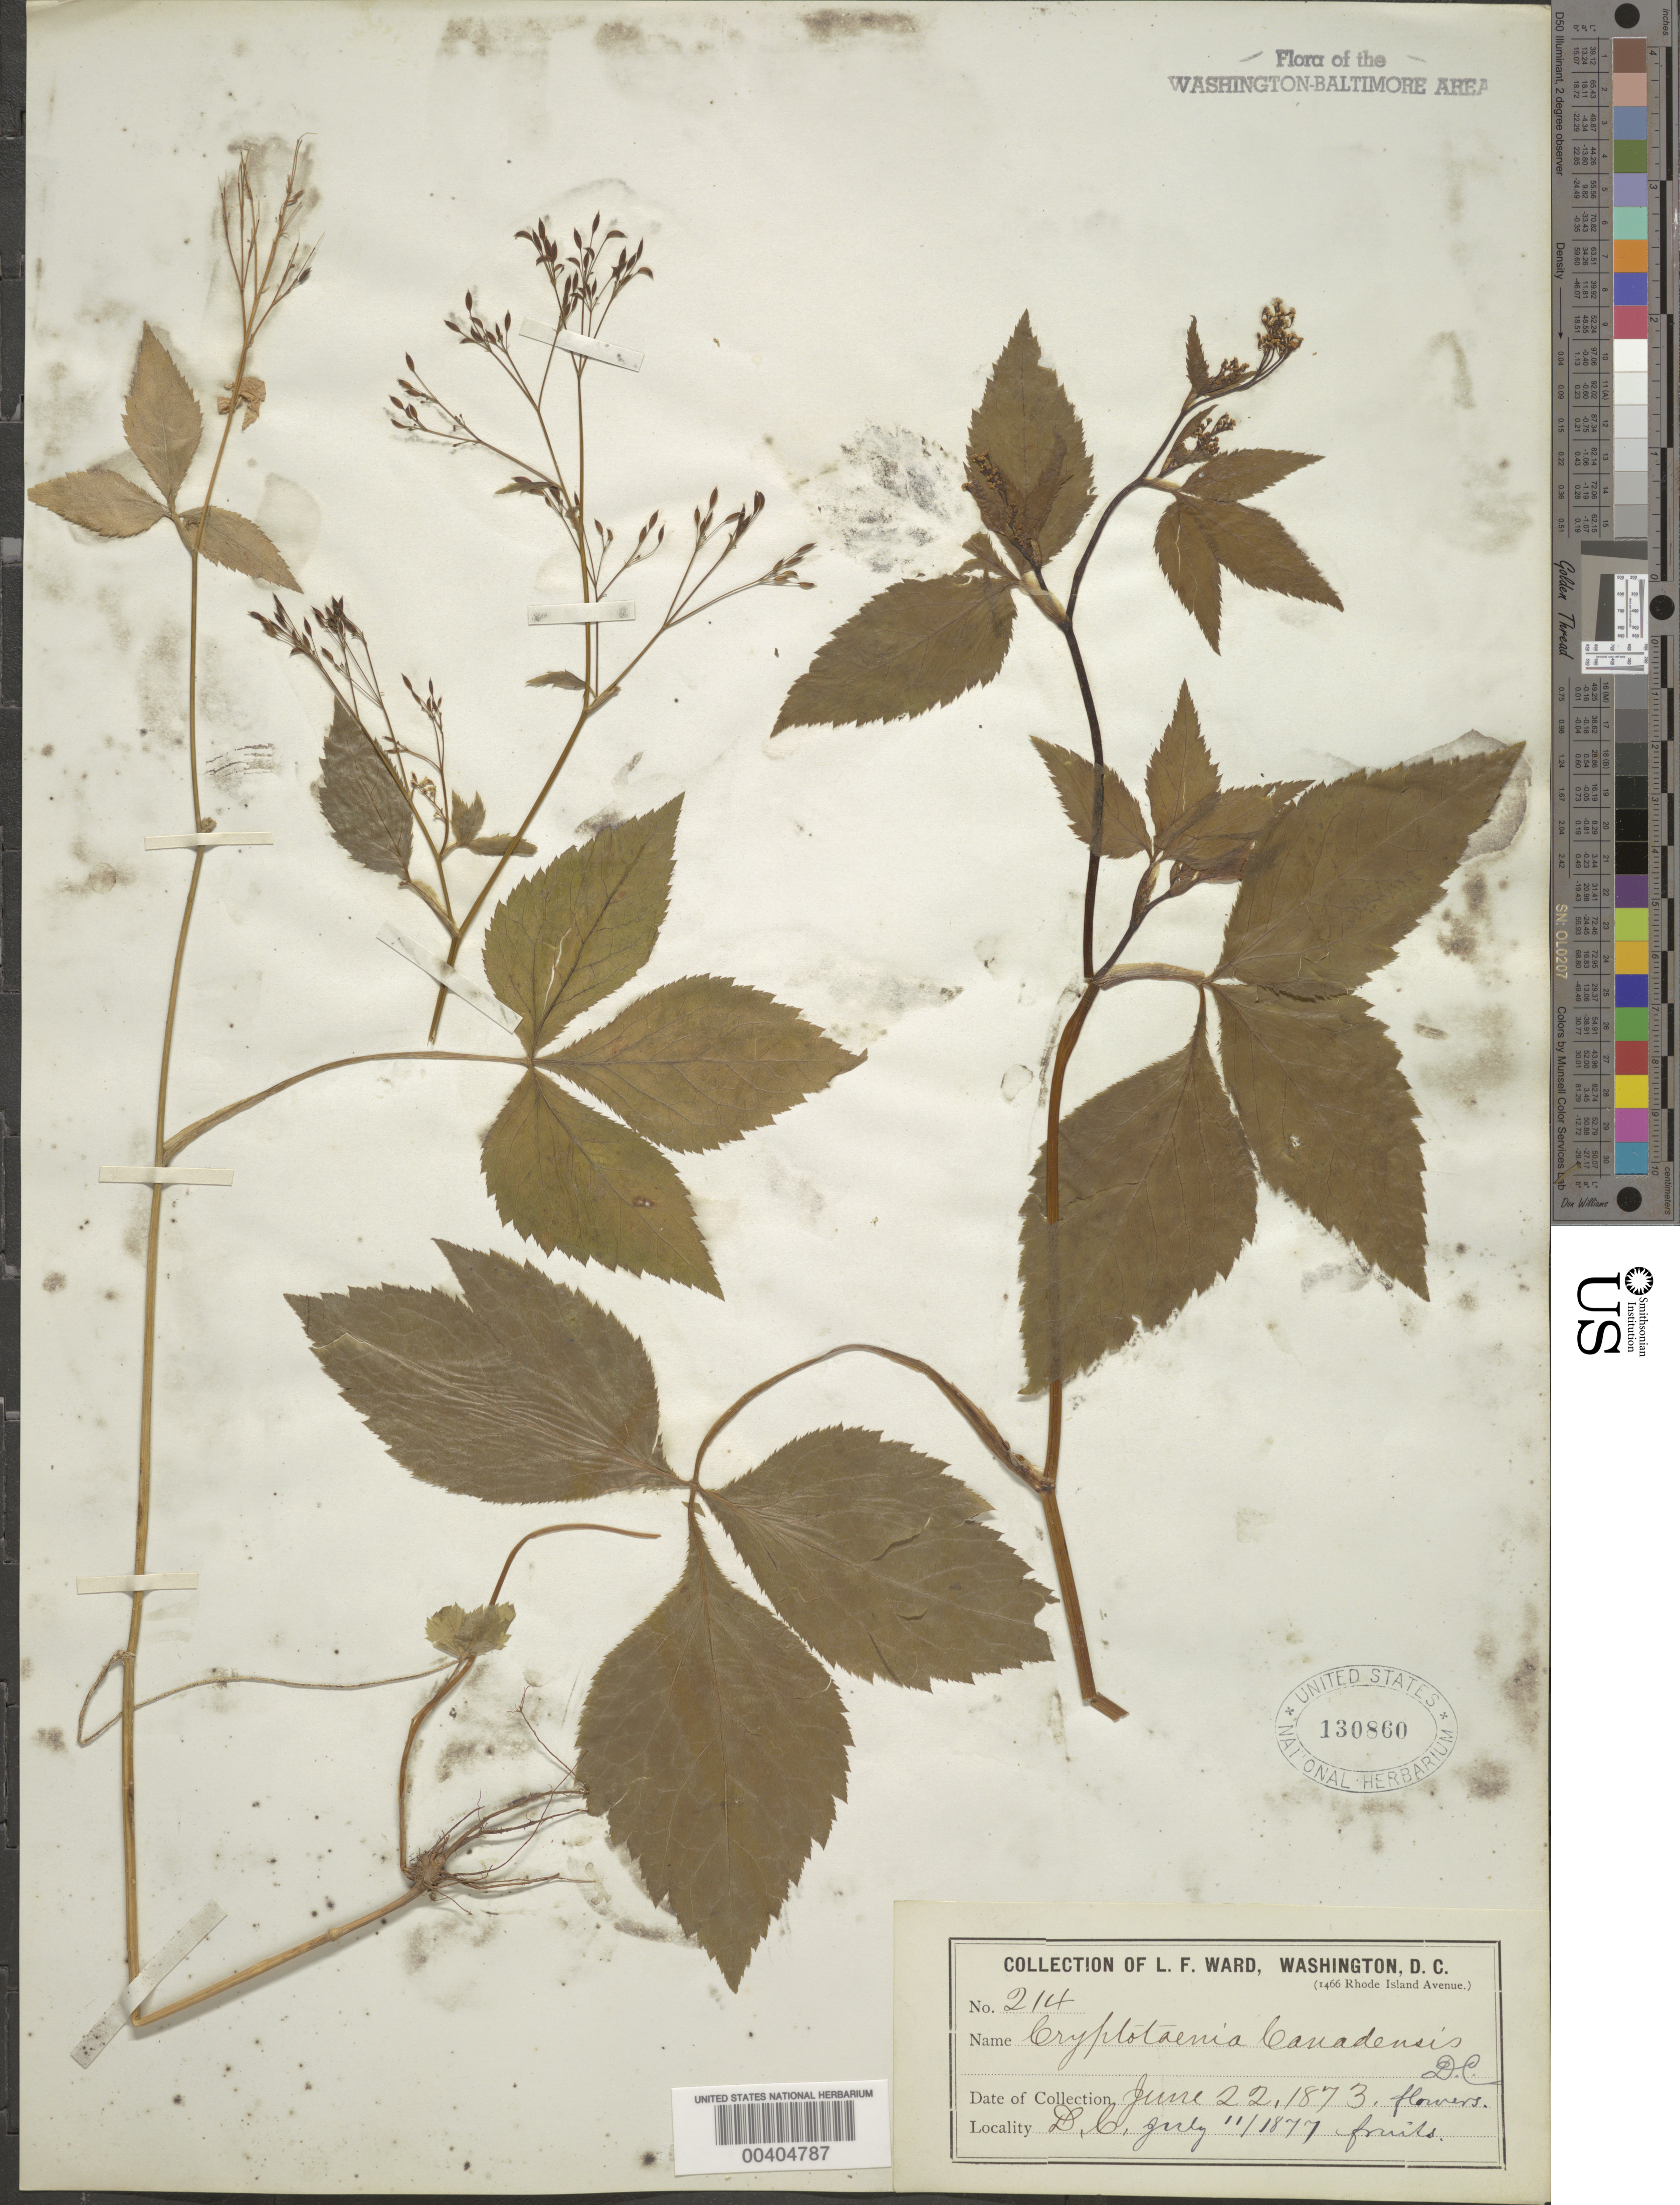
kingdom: Plantae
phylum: Tracheophyta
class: Magnoliopsida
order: Apiales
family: Apiaceae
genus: Cryptotaenia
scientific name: Cryptotaenia canadensis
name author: (L.) DC.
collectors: L. F. Ward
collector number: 214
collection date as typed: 22 Jun 1873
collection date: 1873-06-22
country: United States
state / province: District of Columbia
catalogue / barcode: US 130860